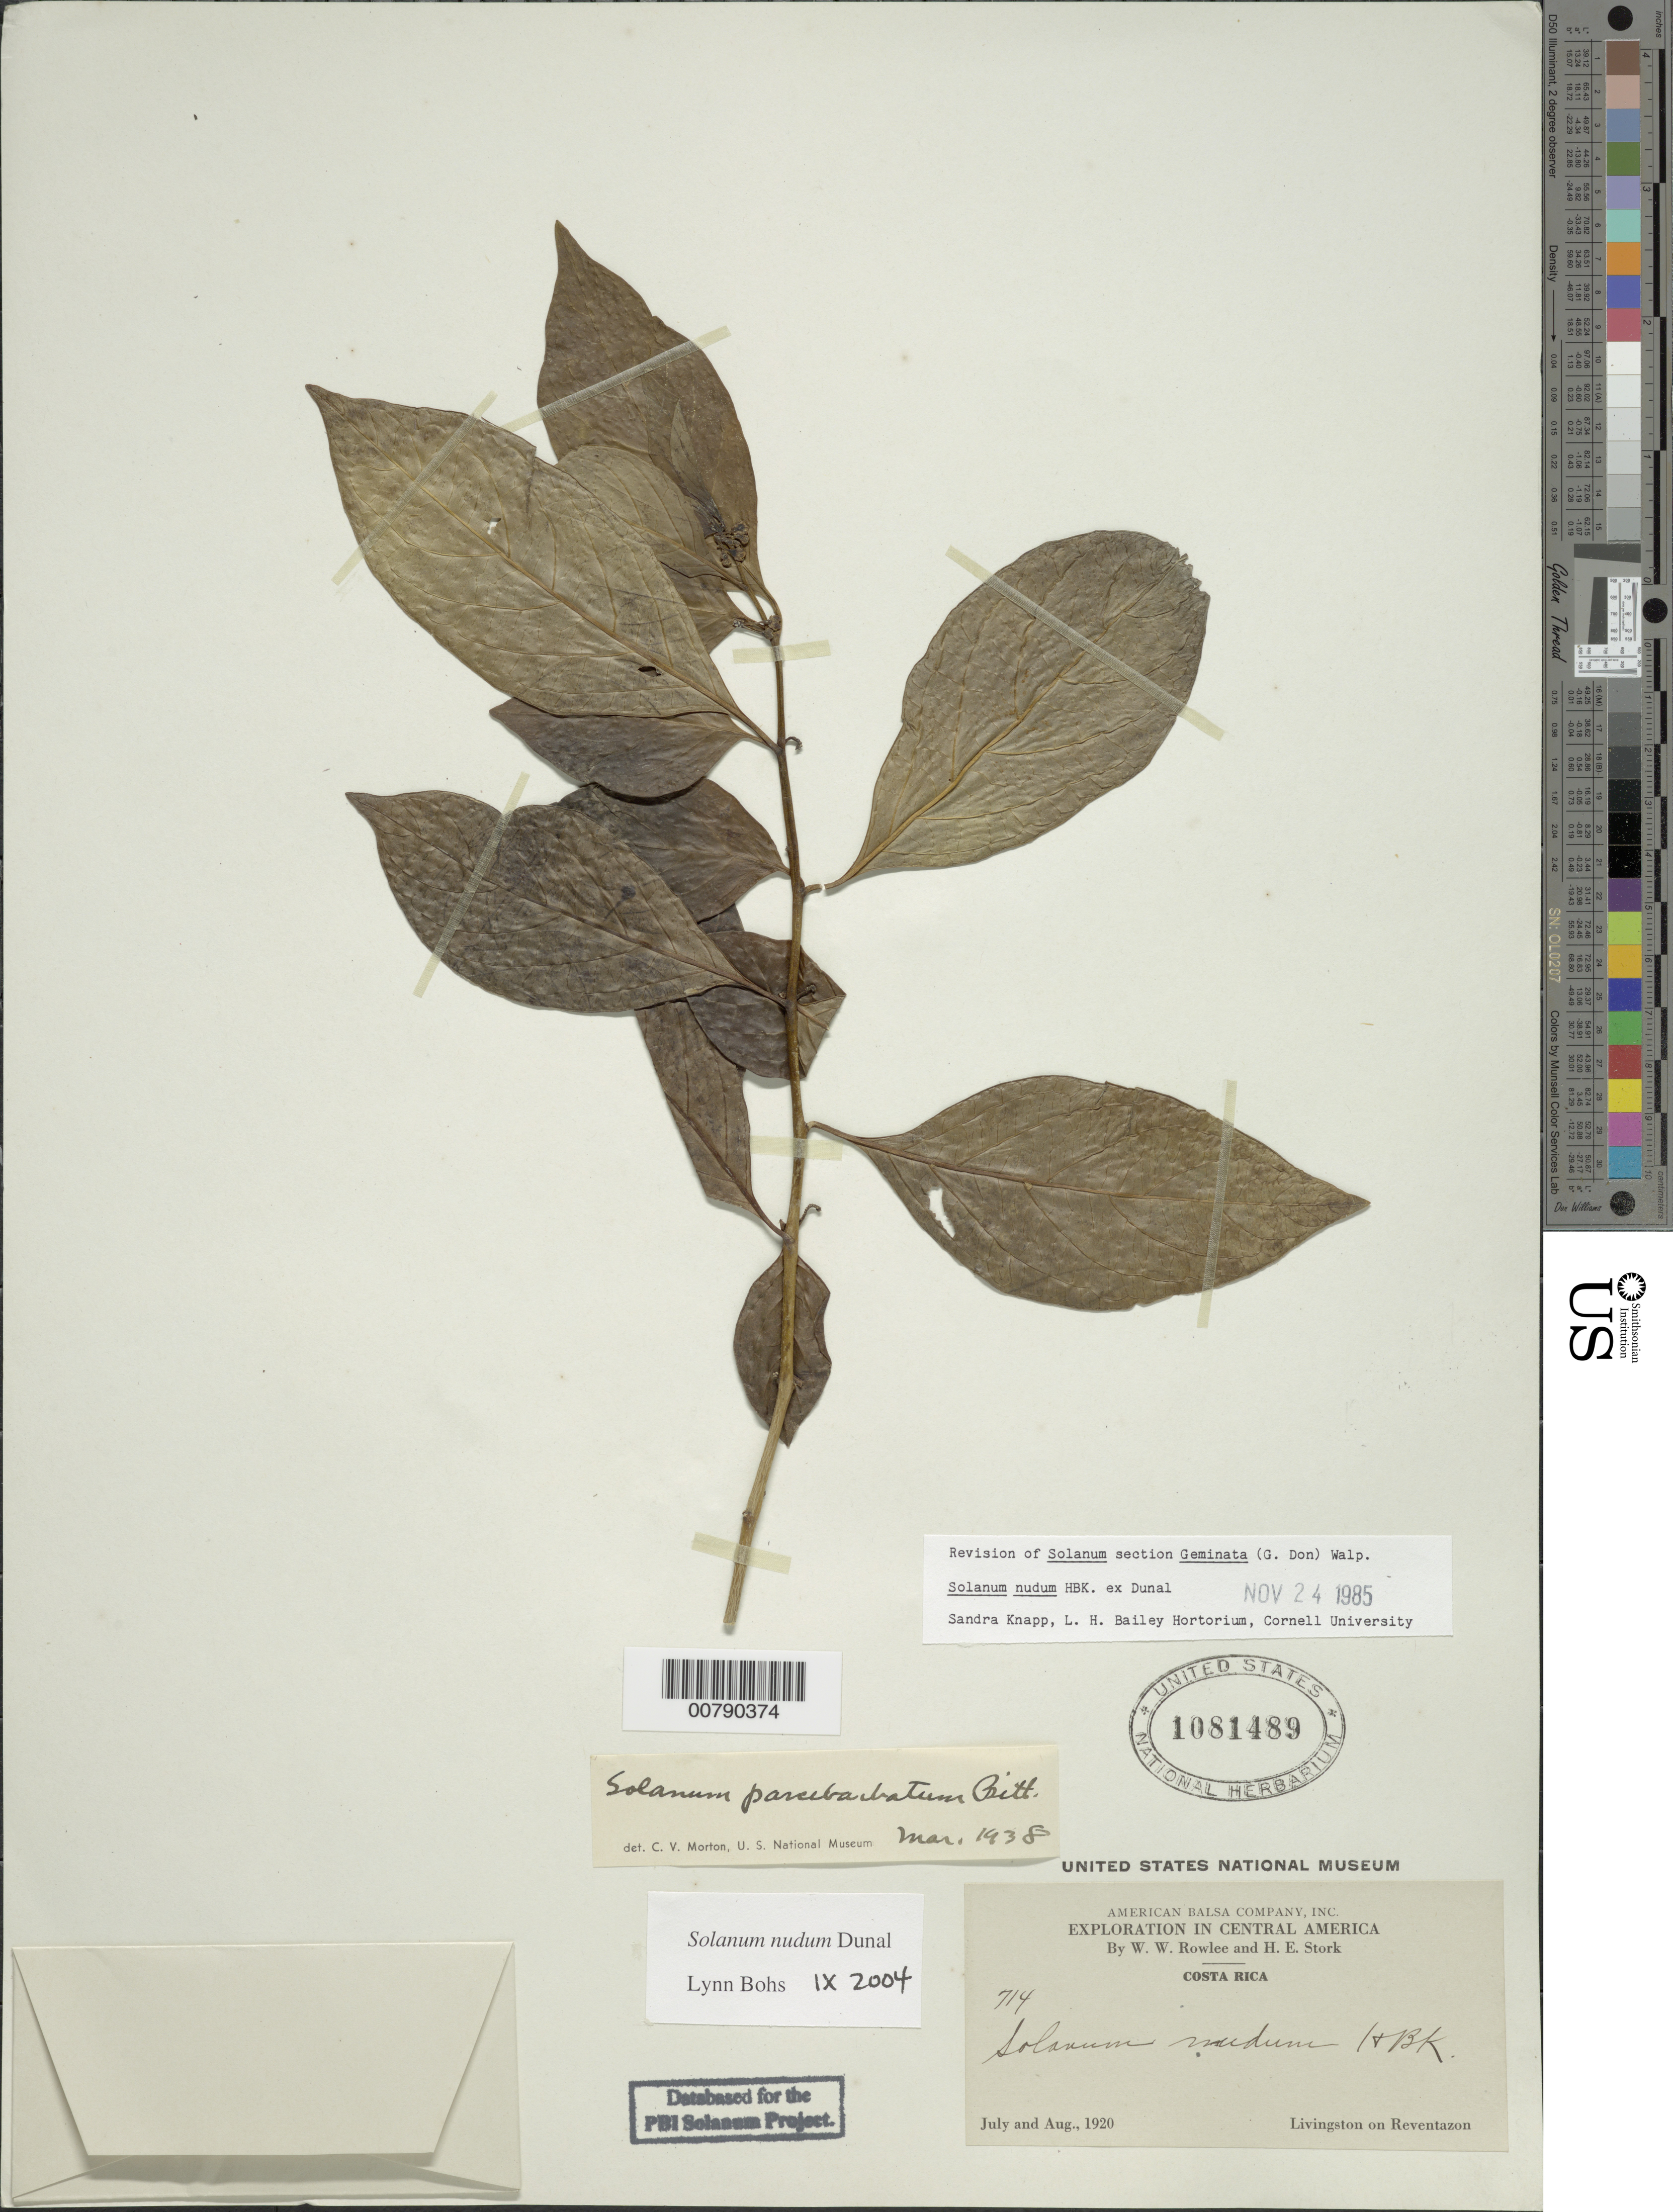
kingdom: Plantae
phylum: Tracheophyta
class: Magnoliopsida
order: Solanales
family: Solanaceae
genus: Solanum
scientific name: Solanum nudum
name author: Dunal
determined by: Bohs, L. A.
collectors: W. W. Rowlee & H. E. Stork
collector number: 714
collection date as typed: Jul 1920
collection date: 1920-07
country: Costa Rica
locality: Livingston on Reventazon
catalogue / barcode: US 1081489